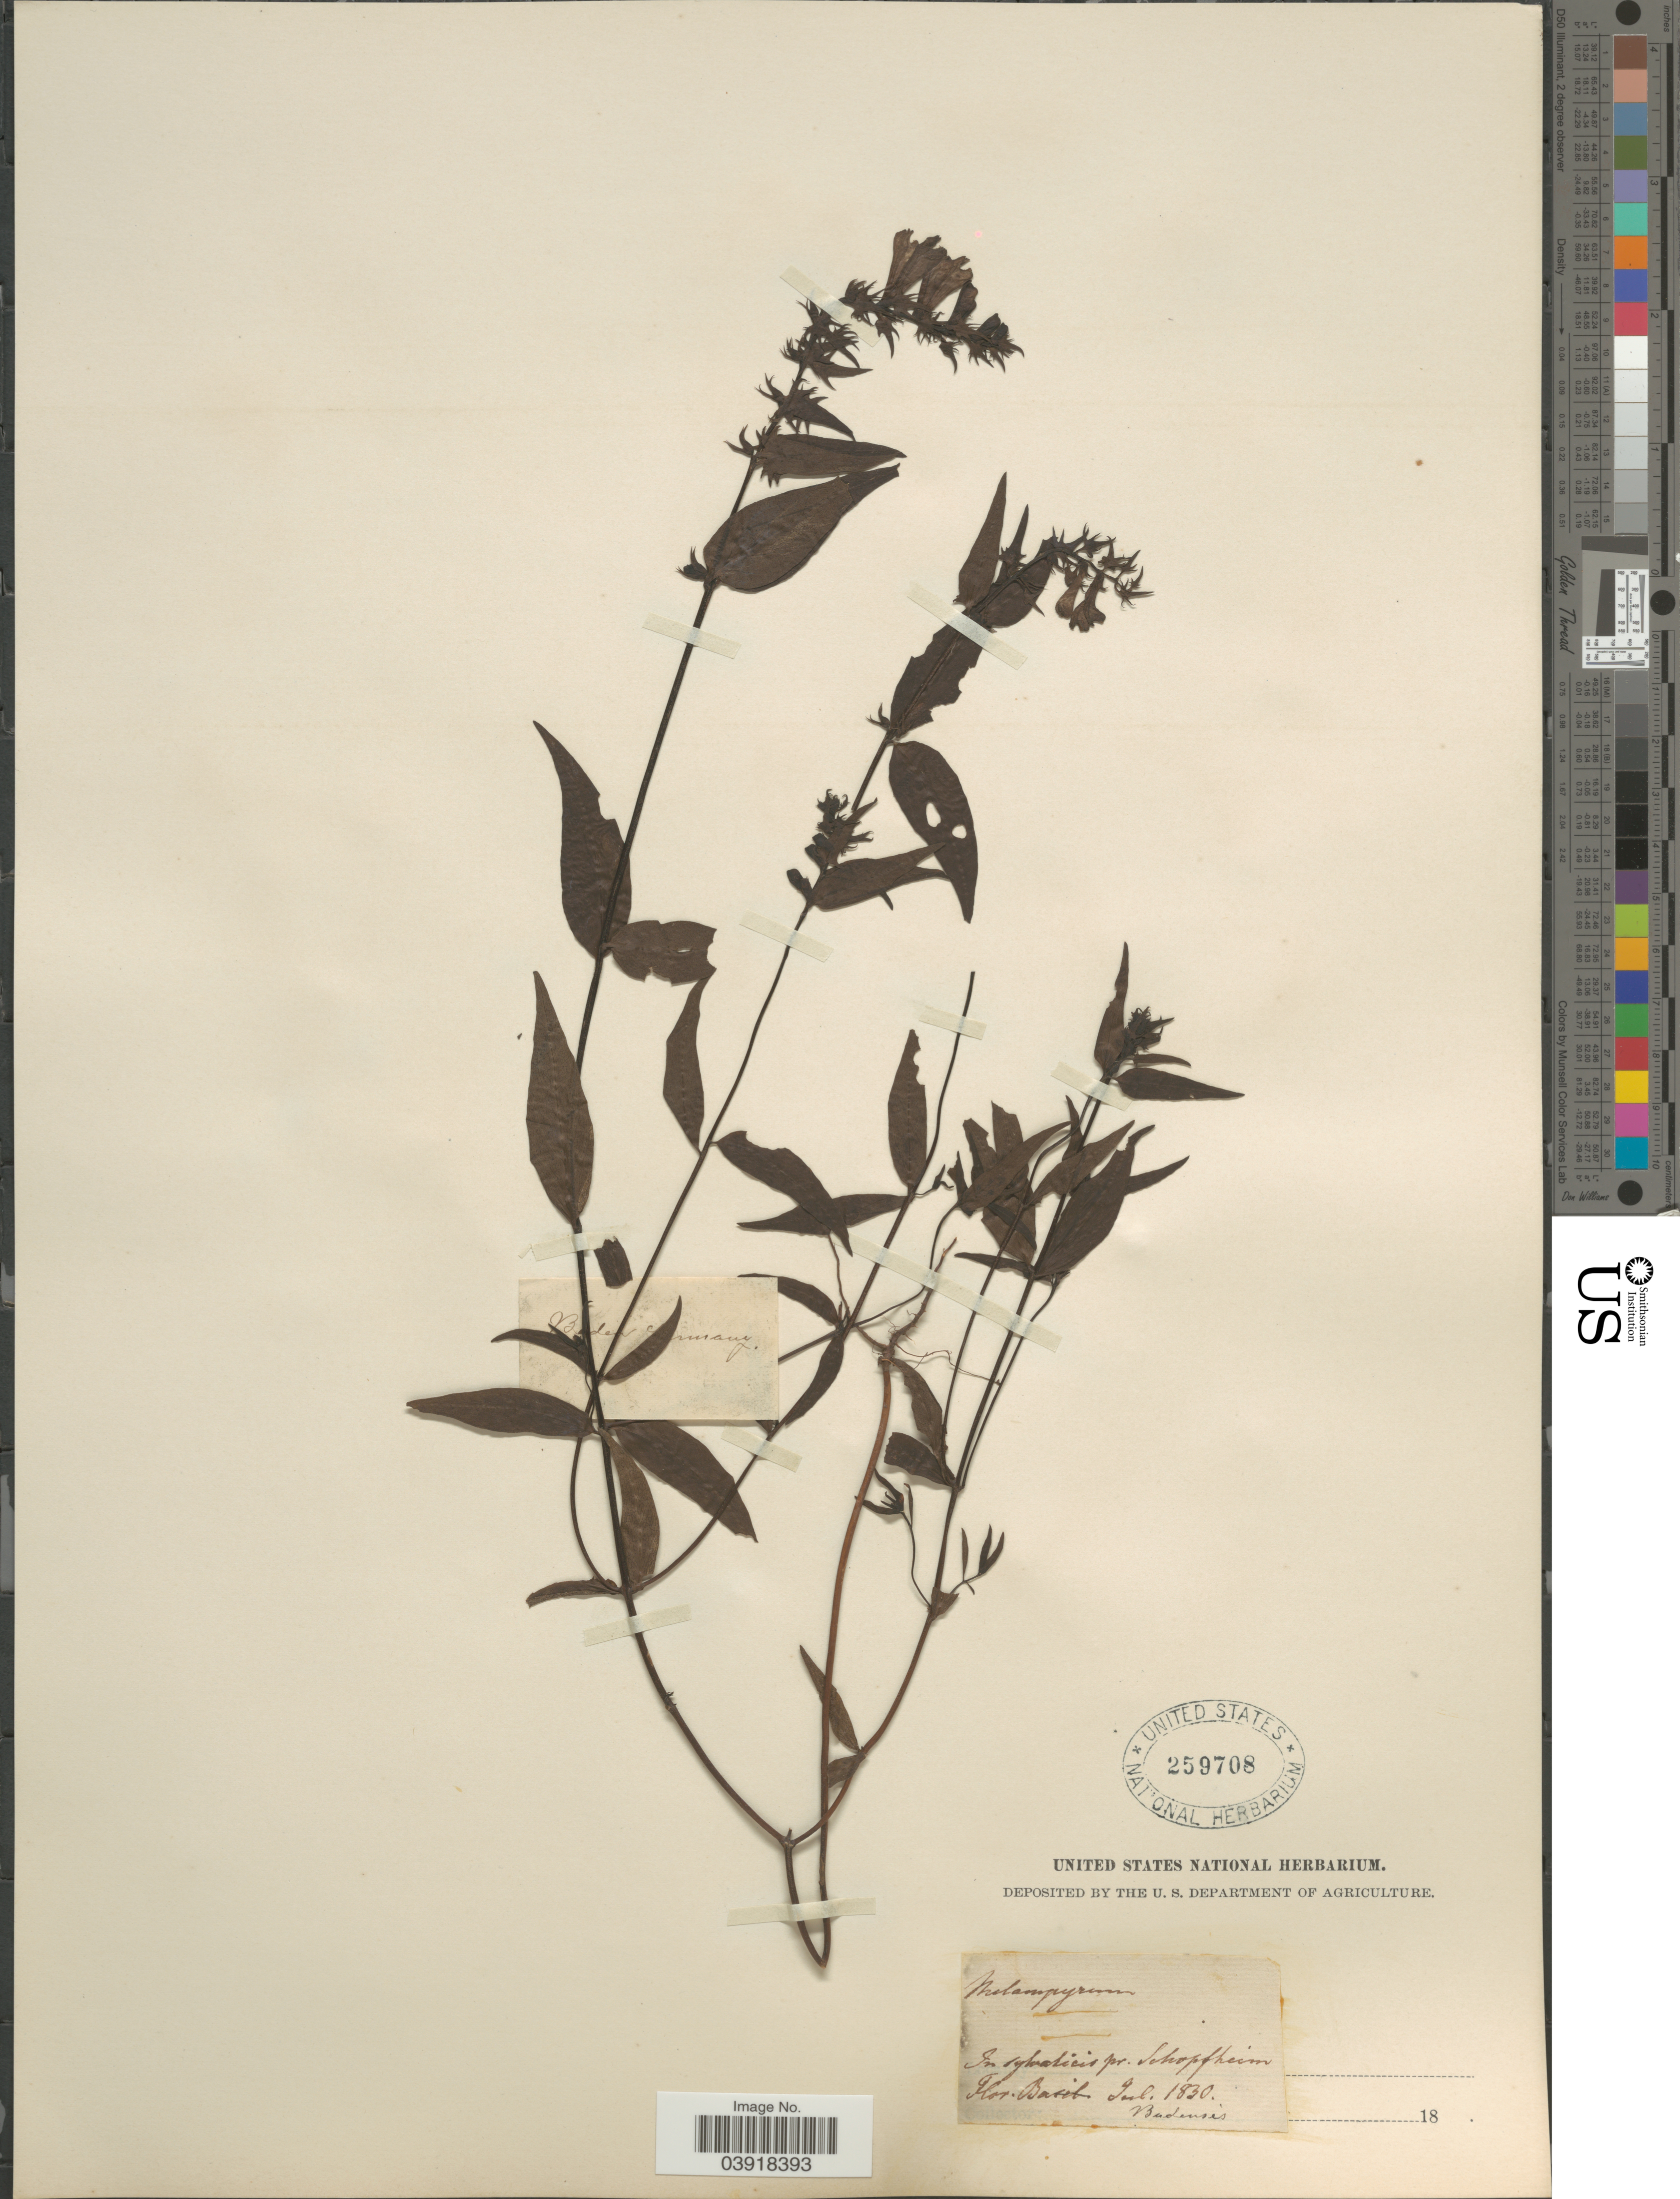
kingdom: Plantae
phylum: Tracheophyta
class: Magnoliopsida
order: Lamiales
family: Orobanchaceae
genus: Melampyrum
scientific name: Melampyrum sp.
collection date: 1830-07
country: Germany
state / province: Baden-Württemberg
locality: B [illegible text]de [illegible text]. In sylvaticis pr. Schopfheim. Hort. Berol. Badensis.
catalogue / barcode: US 259708